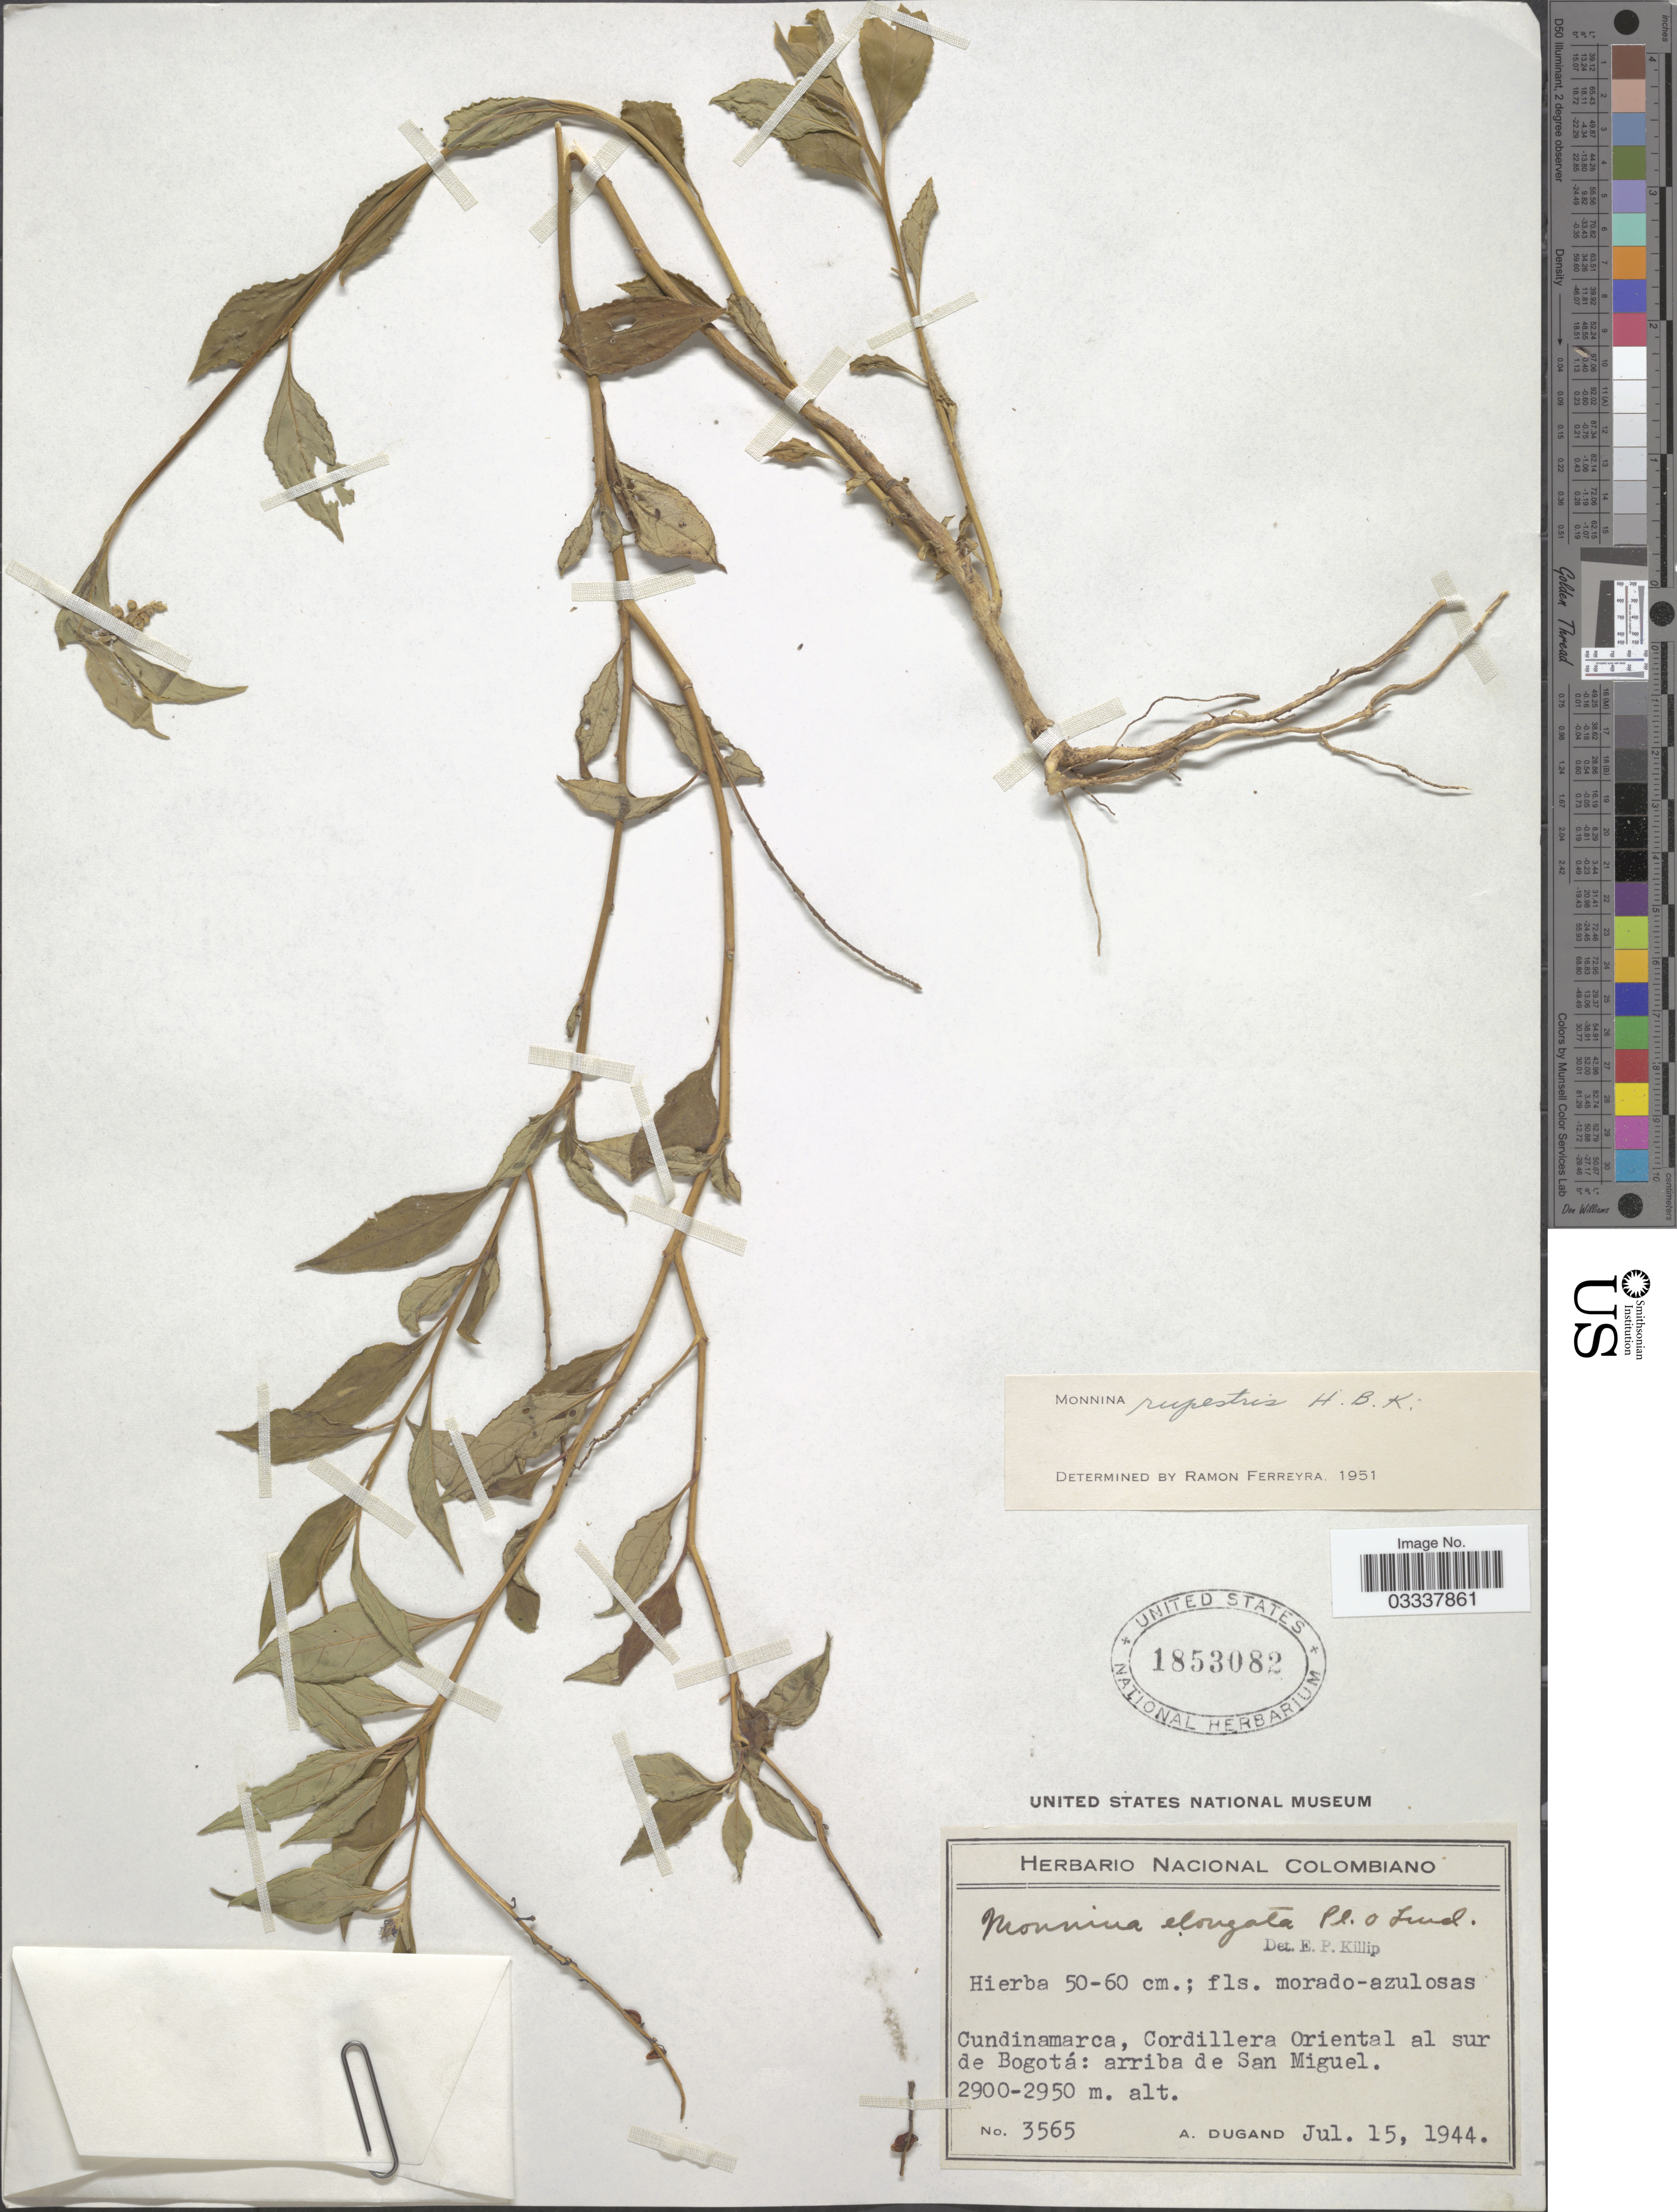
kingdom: Plantae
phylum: Tracheophyta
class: Magnoliopsida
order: Fabales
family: Polygalaceae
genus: Monnina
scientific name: Monnina rupestris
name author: Kunth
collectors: A. Dugand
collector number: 3565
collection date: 1944-07-15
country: Colombia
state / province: Cundinamarca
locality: Cordillera Oriental al sur de Bogotá: arriba de San Miguel.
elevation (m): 2900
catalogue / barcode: US 1853082